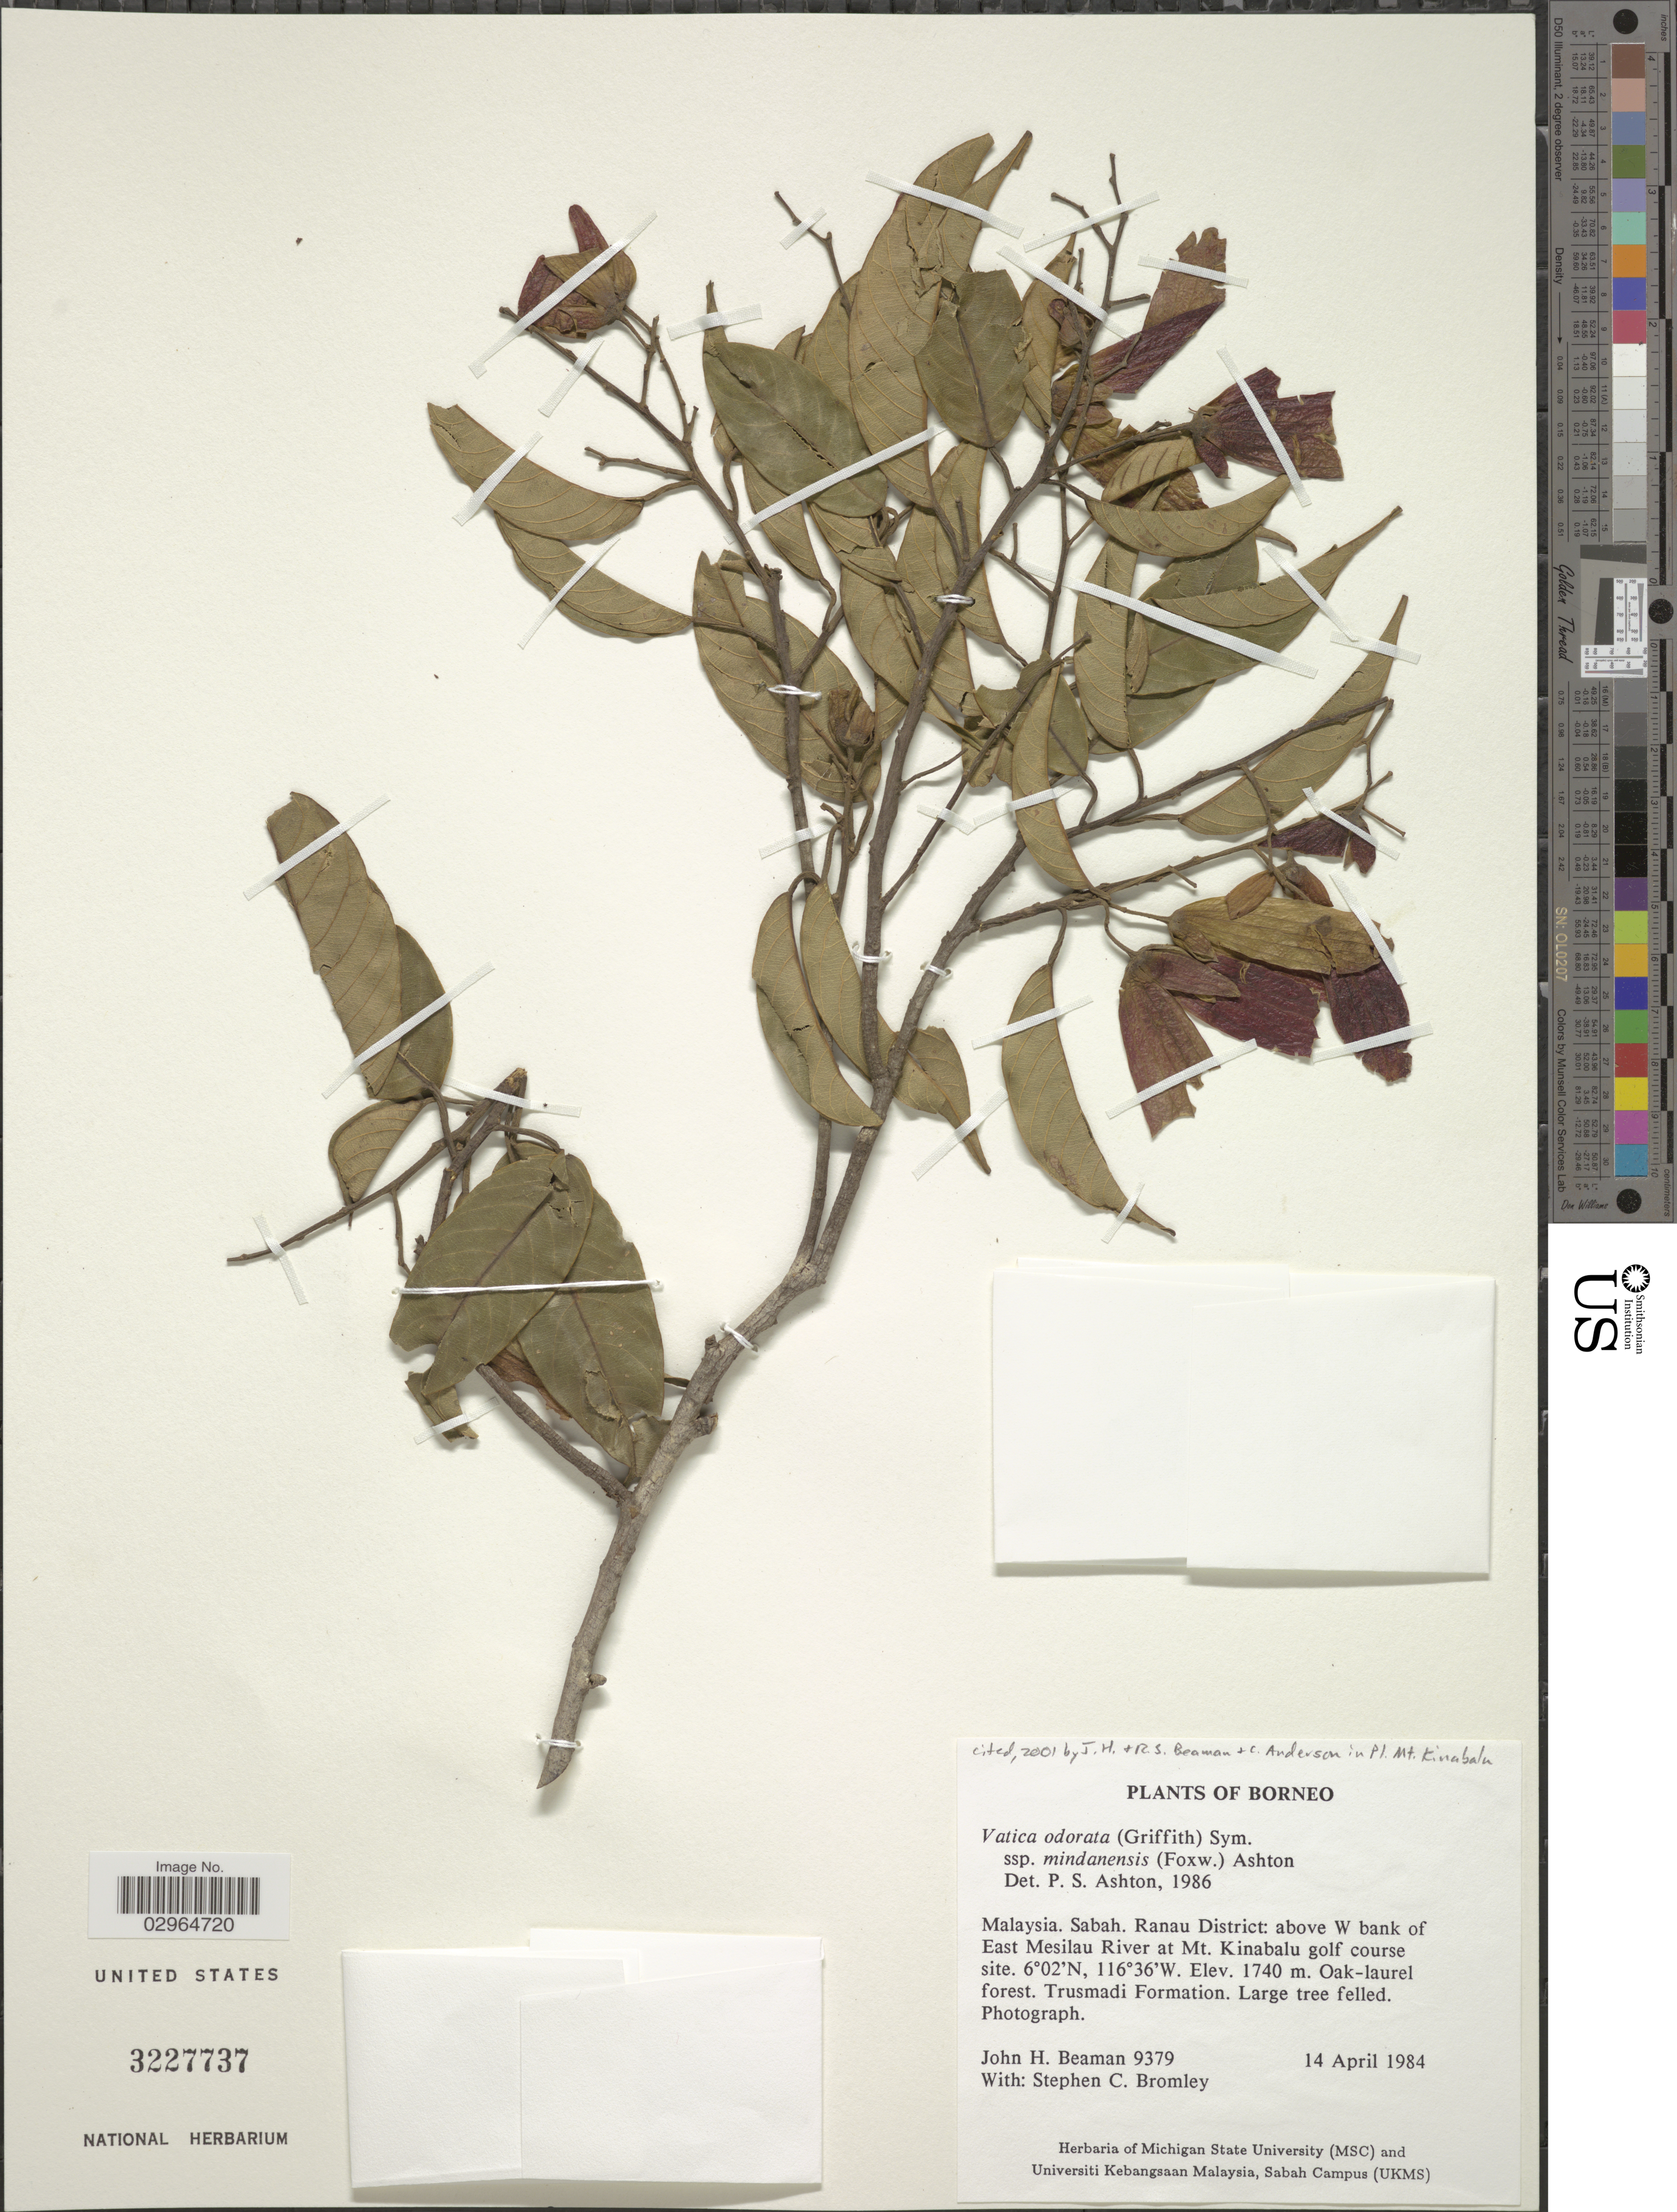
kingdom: Plantae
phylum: Tracheophyta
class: Magnoliopsida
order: Malvales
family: Dipterocarpaceae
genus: Vatica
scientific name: Vatica odorata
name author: (Griff.) Symington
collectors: J. H. Beaman & S. Bromley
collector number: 9379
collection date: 1984-04-14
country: Malaysia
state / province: Sabah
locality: Borneo. Ranau District: above W bank of East Mesilau River at Mt. Kinabalu golf course site.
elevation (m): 1740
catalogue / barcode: US 3227737